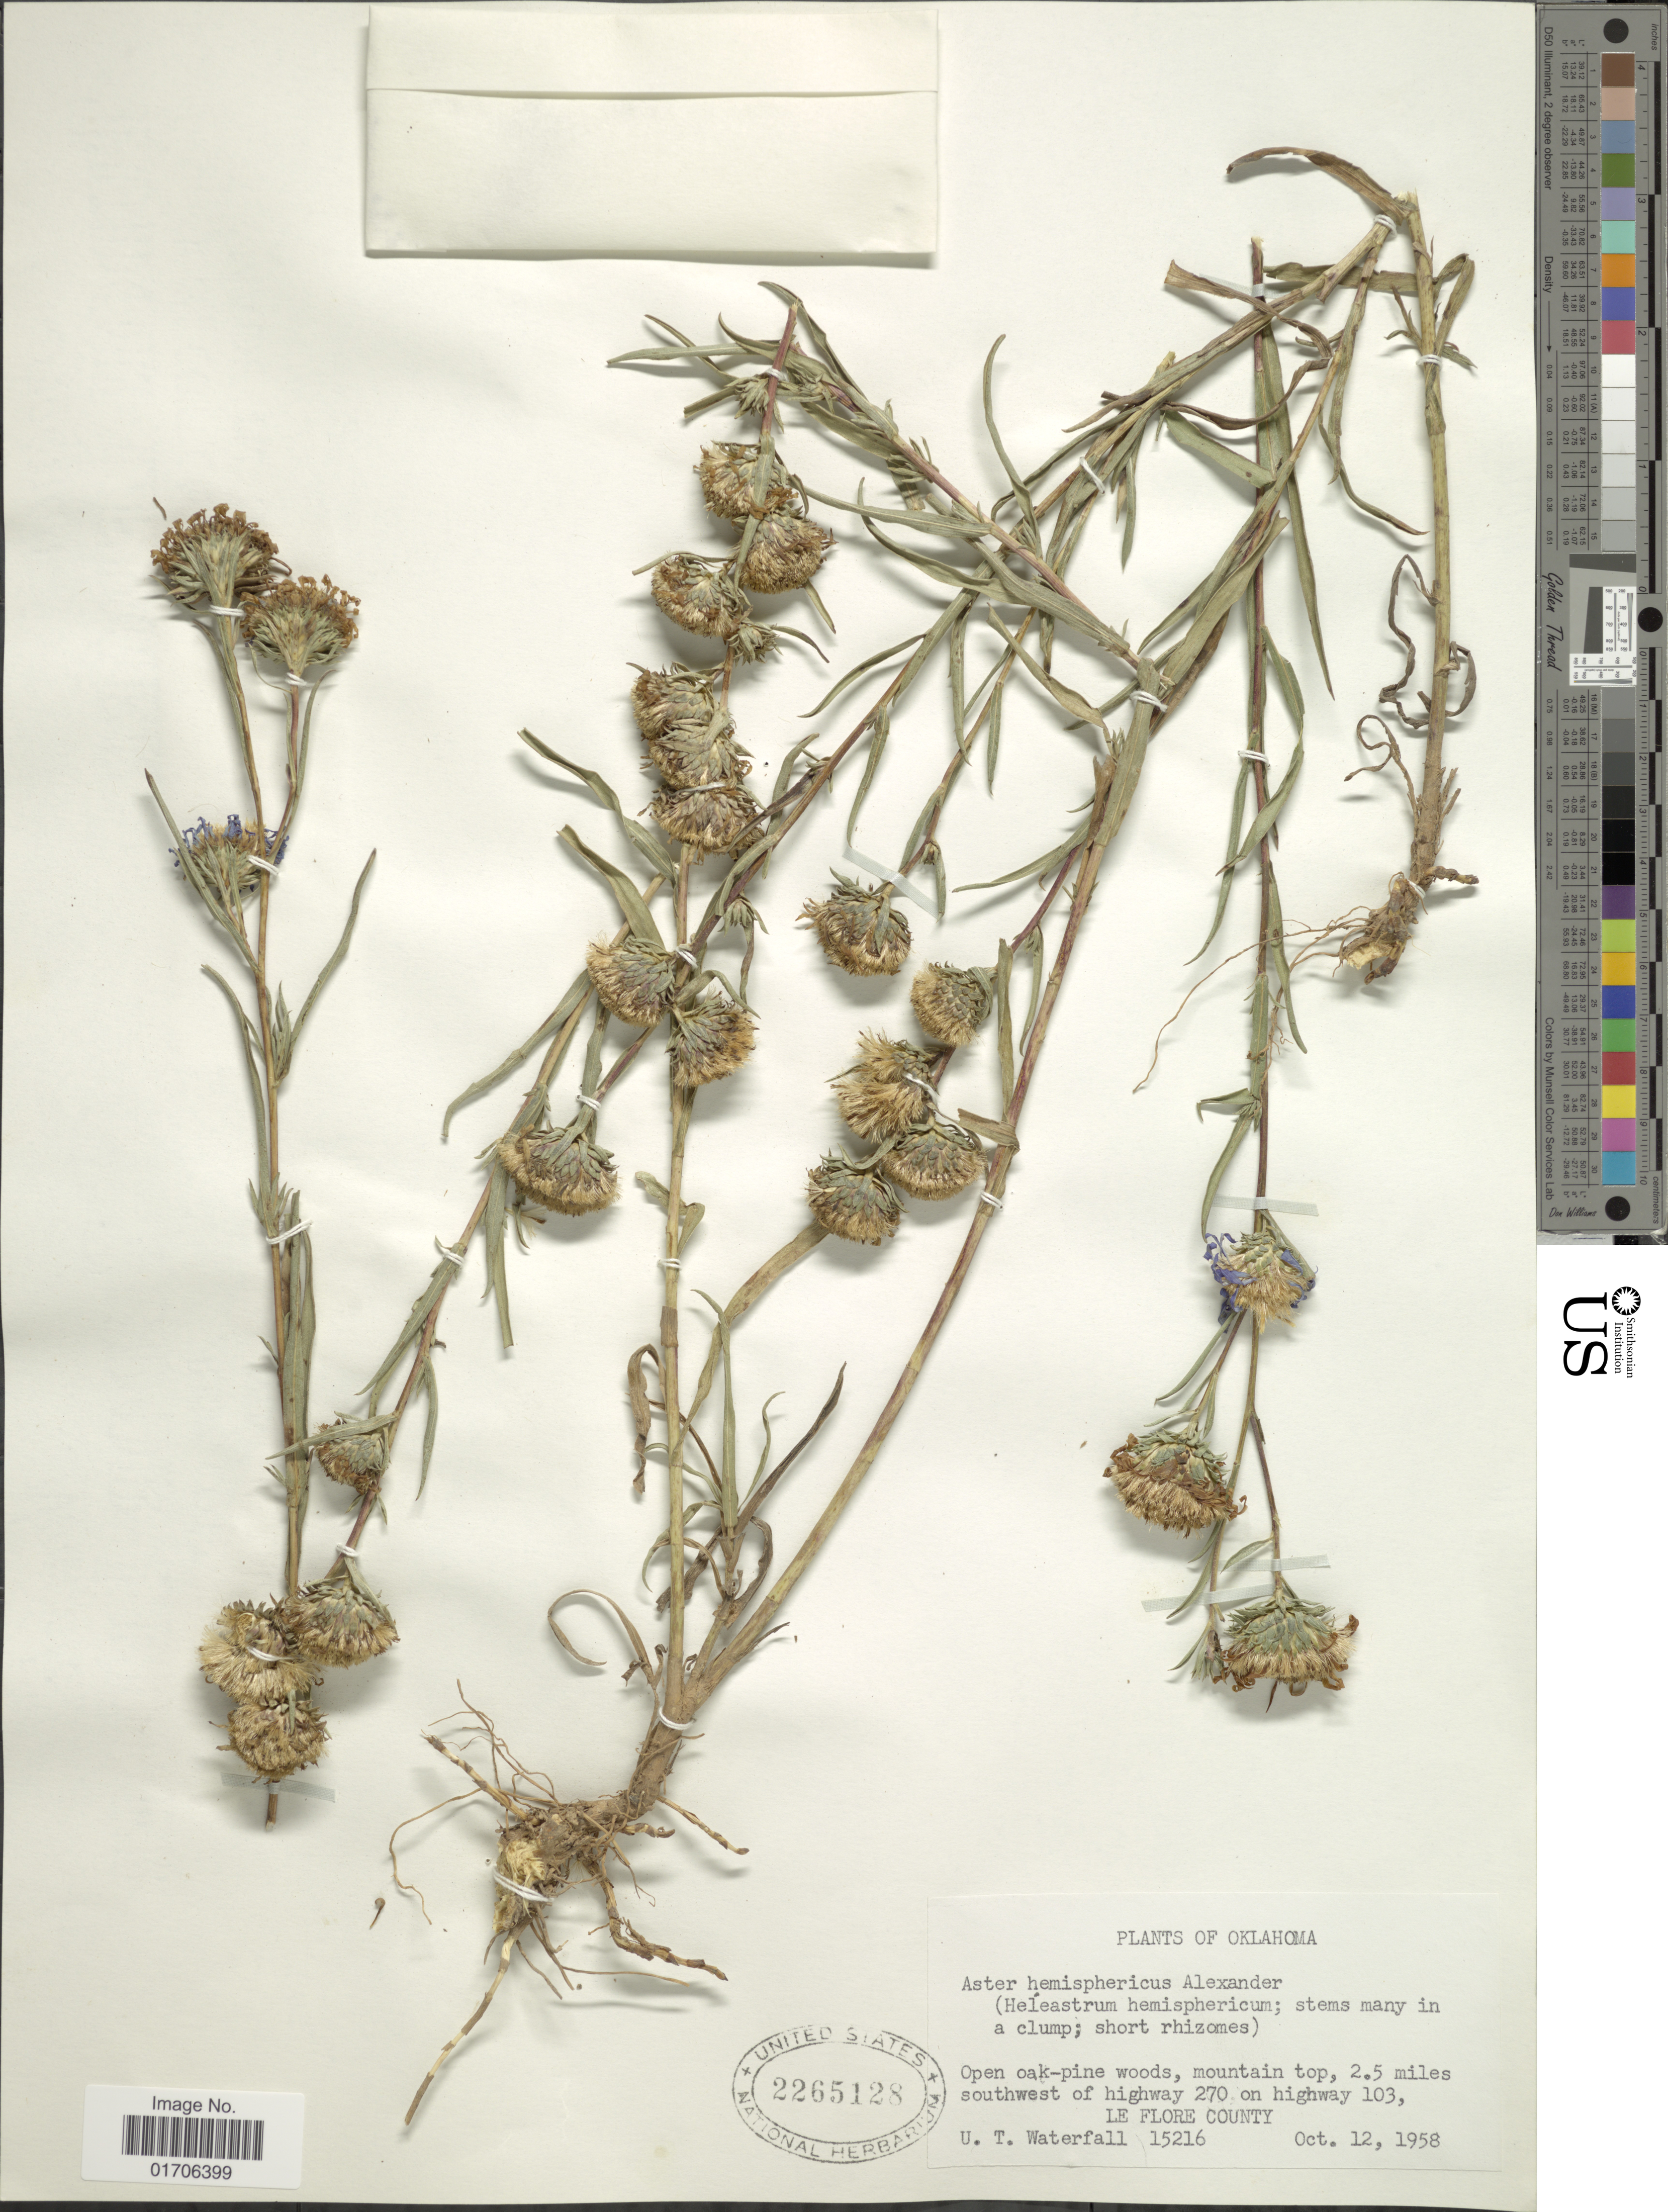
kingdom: Plantae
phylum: Tracheophyta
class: Magnoliopsida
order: Asterales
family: Asteraceae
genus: Eurybia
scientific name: Eurybia hemispherica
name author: G.L. Nesom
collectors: U. T. Waterfall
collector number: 15216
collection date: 1958-10-12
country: United States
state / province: Oklahoma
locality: Oklahoma. Open oak-pine woods, mountain top, 2.5 miles southwest of highway 270 on highway 103, Le Flore County.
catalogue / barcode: US 2265128